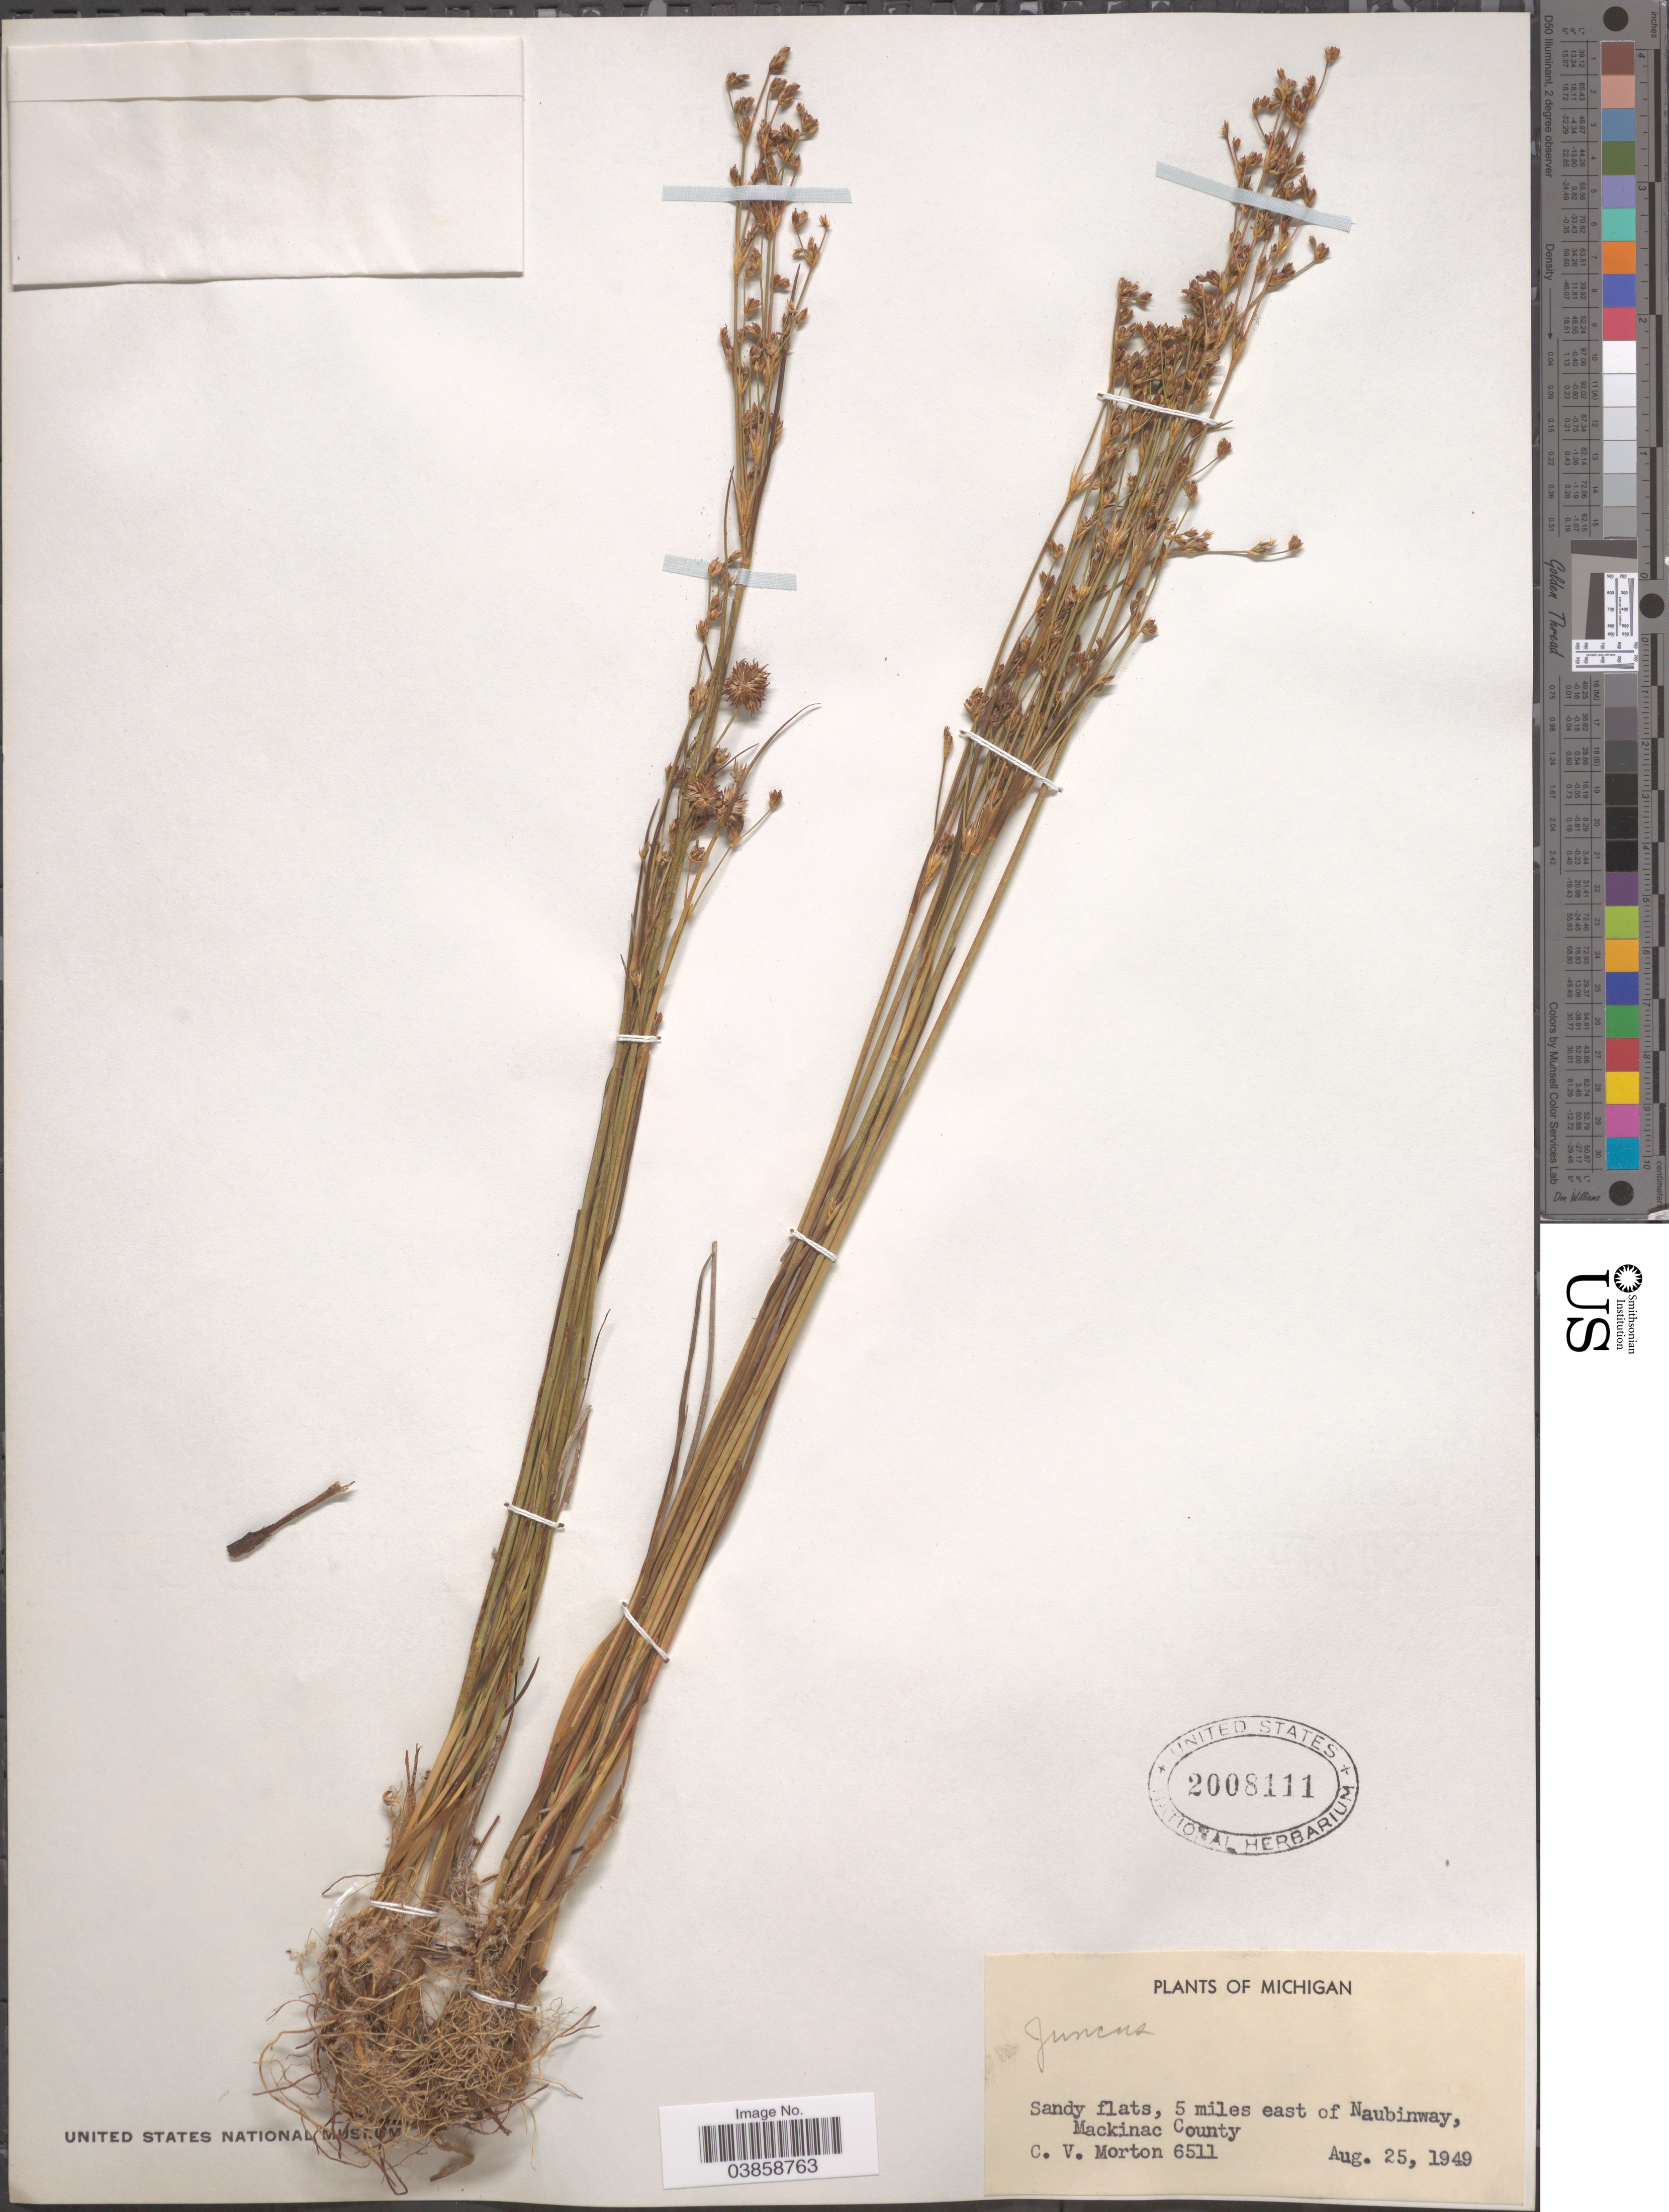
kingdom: Plantae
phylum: Tracheophyta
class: Liliopsida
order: Poales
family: Juncaceae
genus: Juncus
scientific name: Juncus sp.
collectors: C. V. Morton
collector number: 6511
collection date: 1949-08-25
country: United States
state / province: Michigan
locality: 5 miles east of Naubinway, Mackinac County.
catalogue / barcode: US 2008111